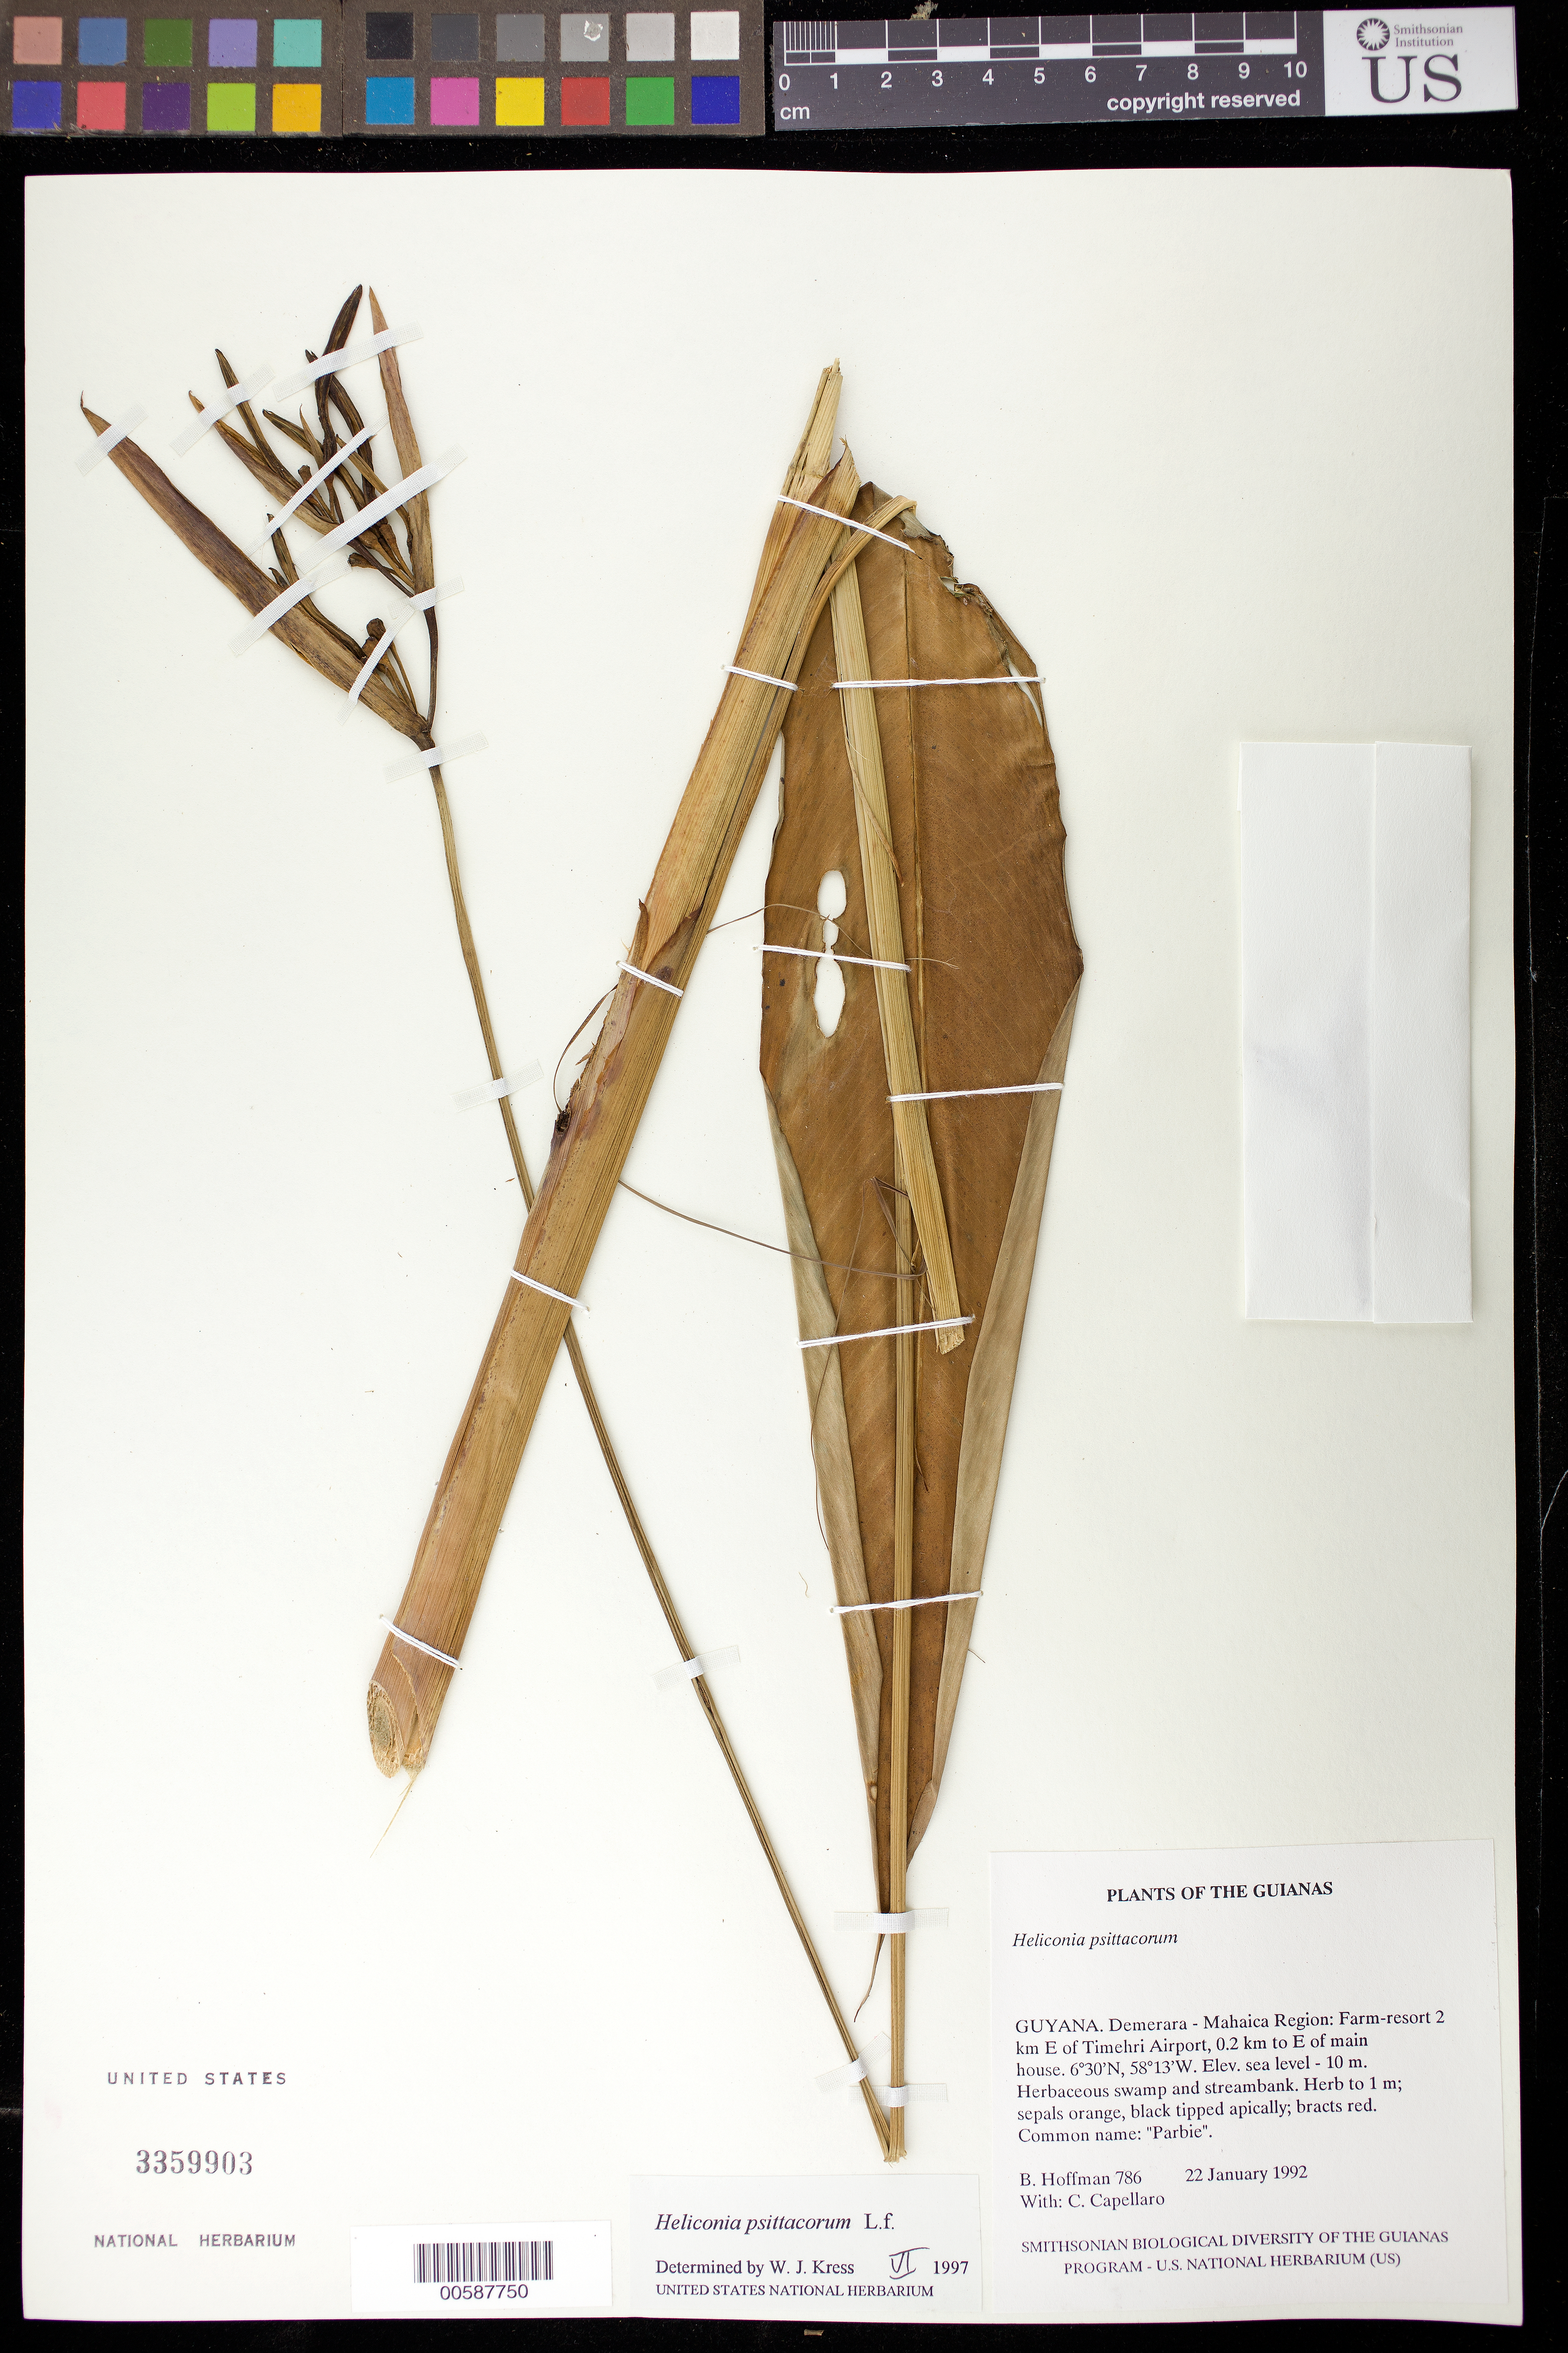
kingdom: Plantae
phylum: Tracheophyta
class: Liliopsida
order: Zingiberales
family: Heliconiaceae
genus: Heliconia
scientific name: Heliconia psittacorum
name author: L. f.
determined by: Kress, W. J., (US), Smithsonian Institution - National Museum of Natural History (UNITED STATES)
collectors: B. Hoffman & C. Capellaro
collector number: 786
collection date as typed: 22 January 1992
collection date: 1992-01-22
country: Guyana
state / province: Demerara-Mahaica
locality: Farm-resort 2 km E of Timehri Airport, 0.2 km to E of main house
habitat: Herbaceous swamp and streambank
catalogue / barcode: US 3359903